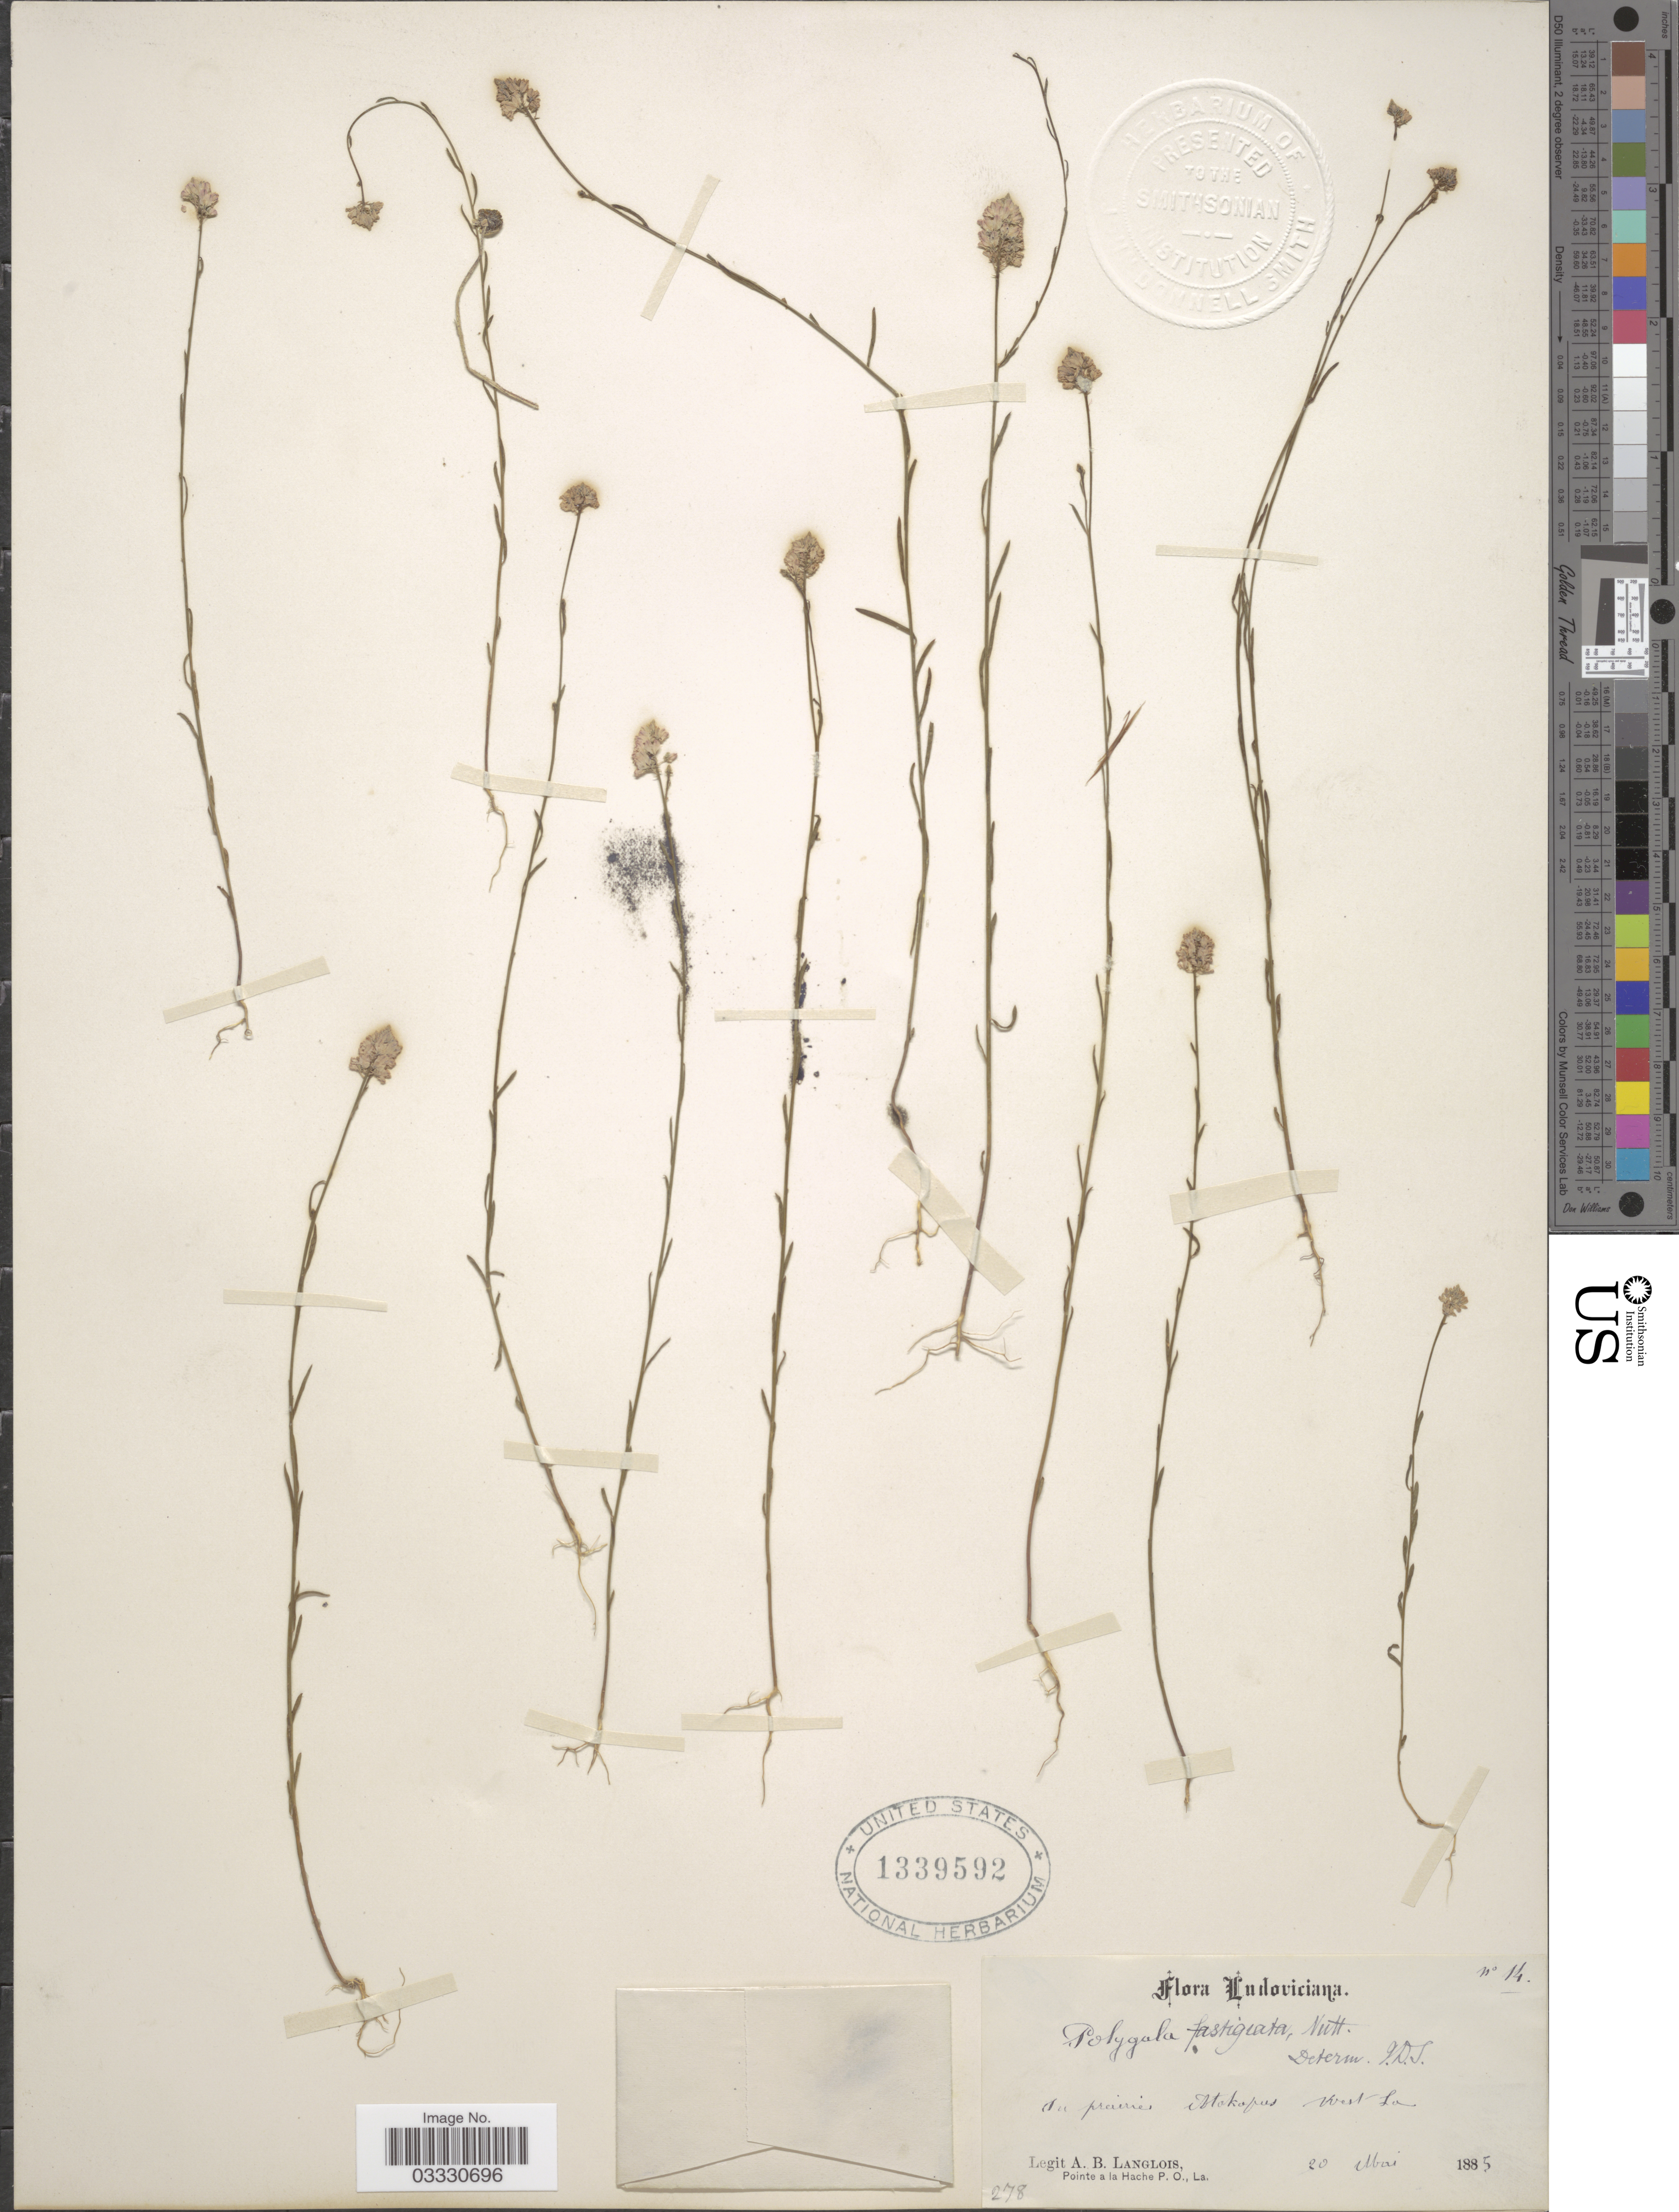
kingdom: Plantae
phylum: Tracheophyta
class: Magnoliopsida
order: Fabales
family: Polygalaceae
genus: Polygala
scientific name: Polygala fastigiata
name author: Nutt.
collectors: A. Langlois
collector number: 14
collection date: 1885-05-20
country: United States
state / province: Louisiana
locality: Du prairies Stokopus [interpreted] West La.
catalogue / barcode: US 1339592